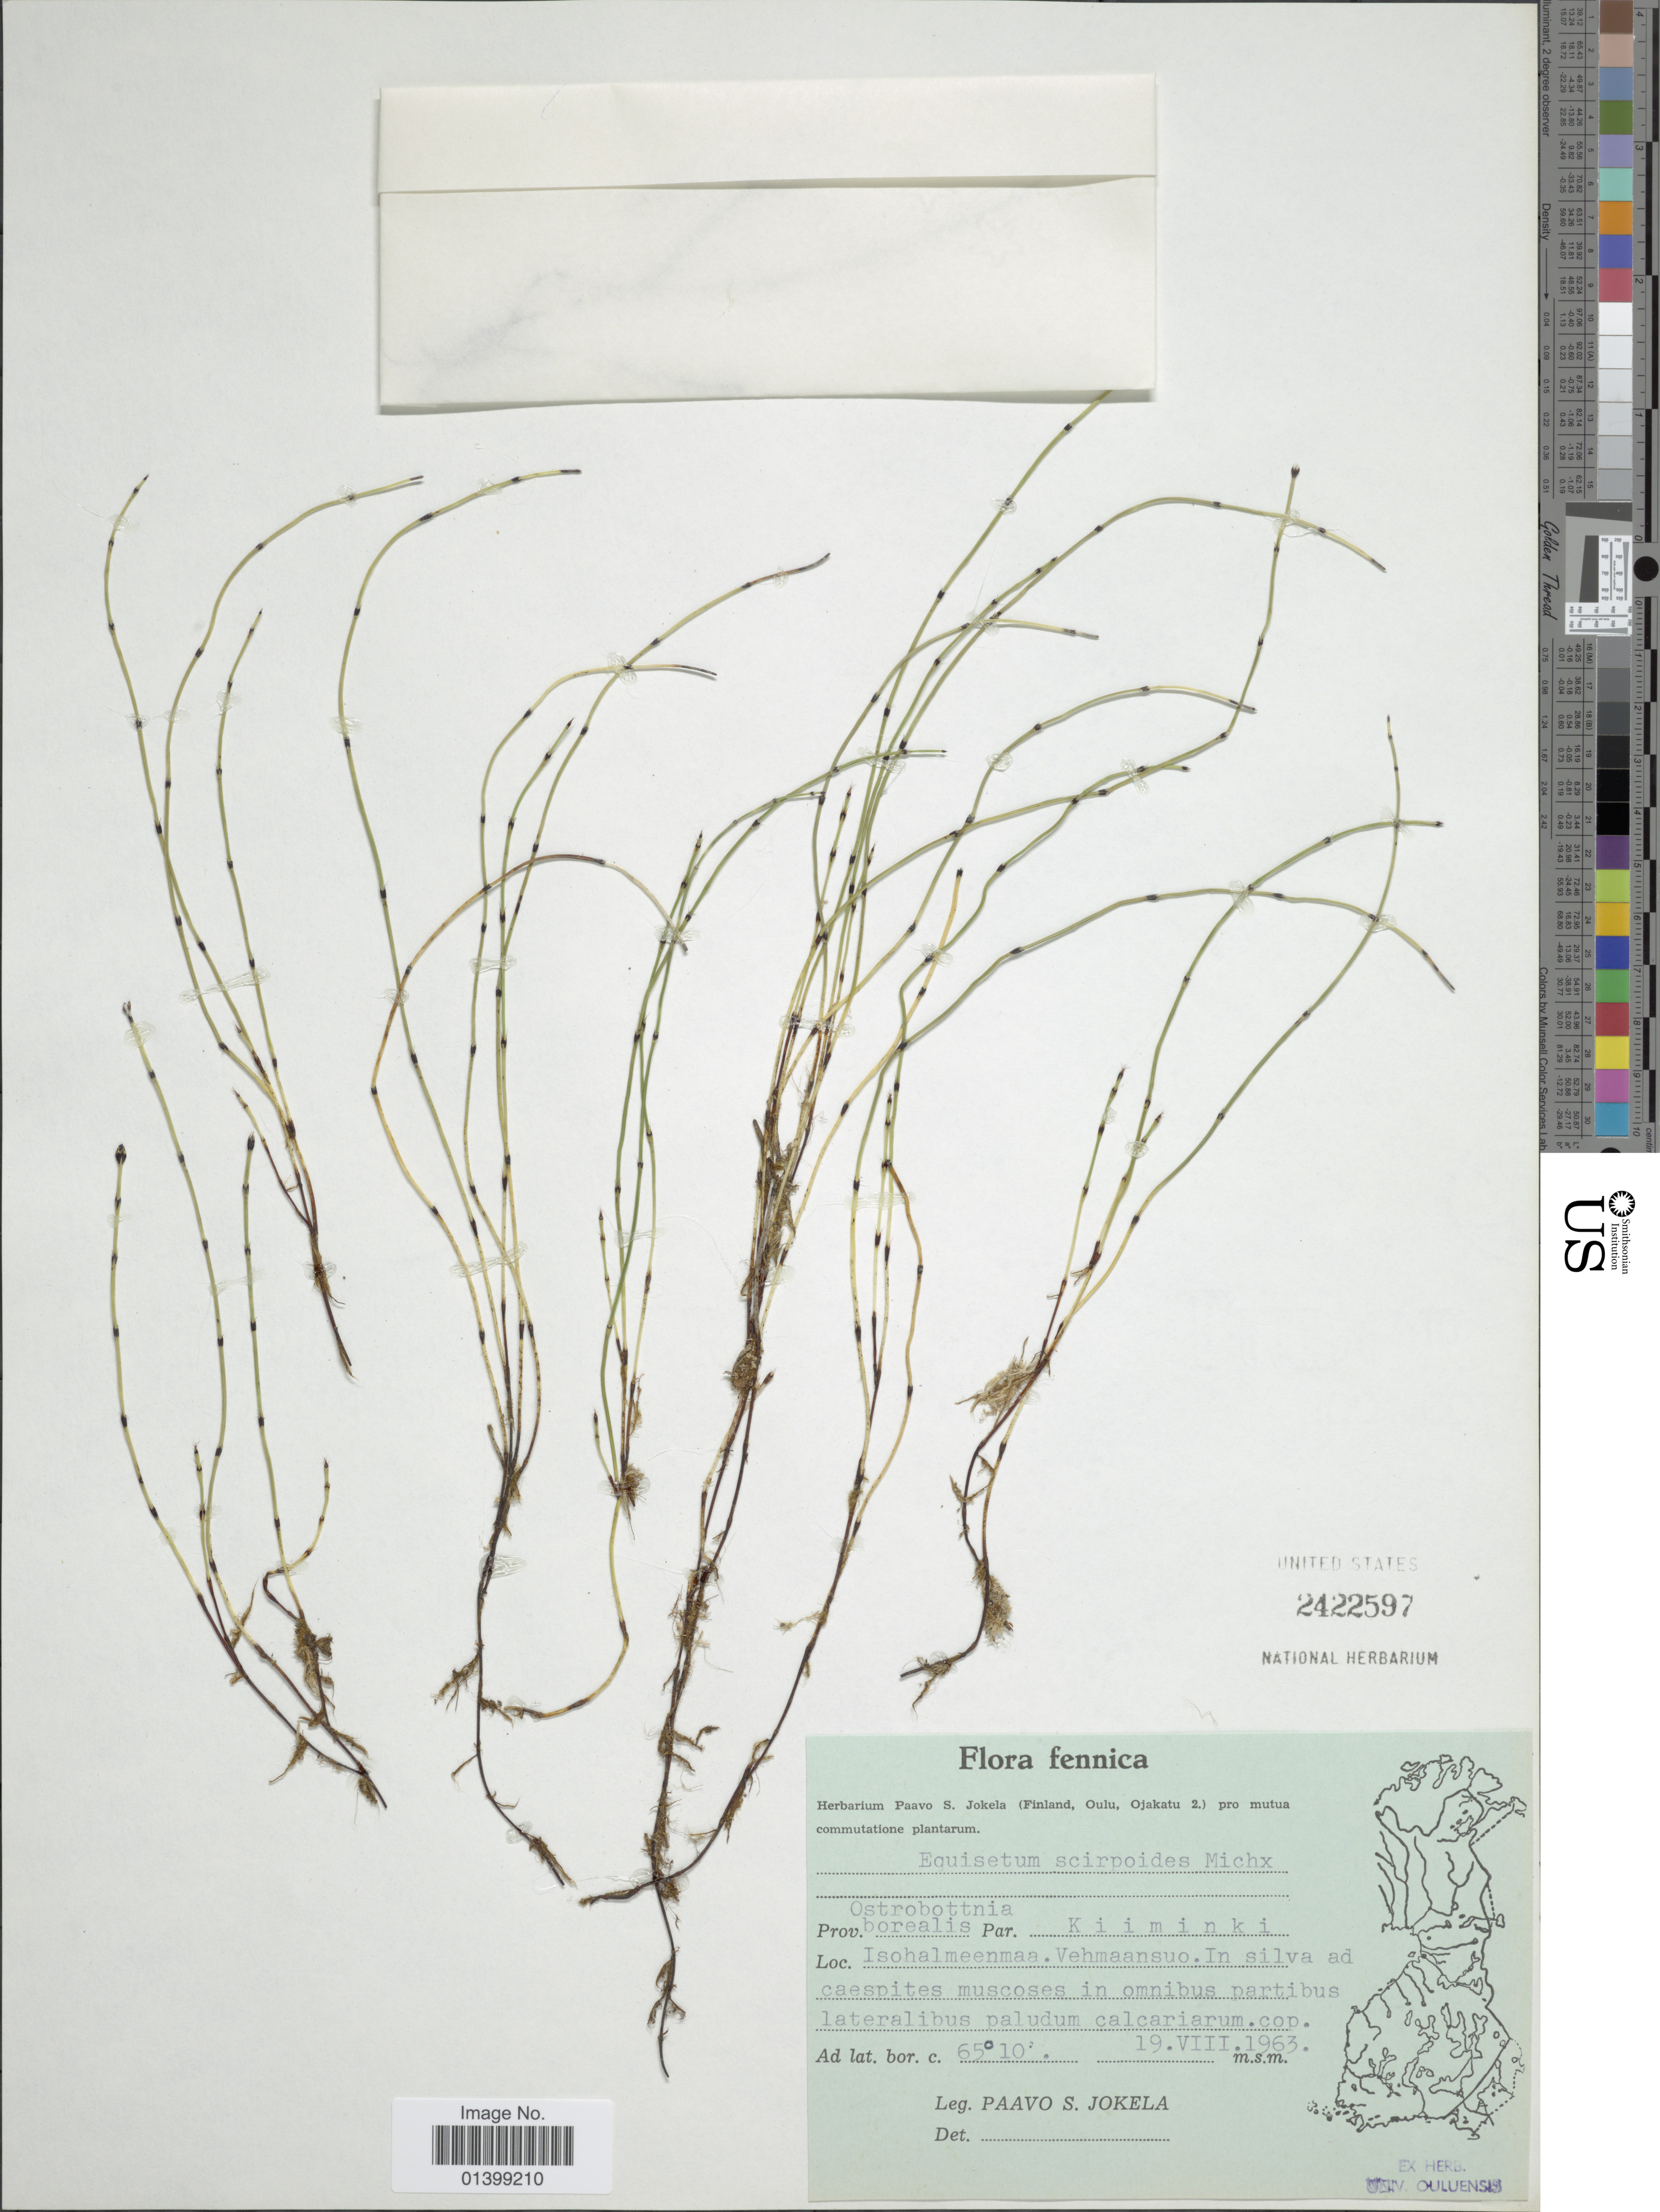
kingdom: Plantae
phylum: Tracheophyta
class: Polypodiopsida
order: Equisetales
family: Equisetaceae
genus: Equisetum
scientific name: Equisetum scirpoides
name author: Michx.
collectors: P. Jokela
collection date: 1963-08-19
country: Finland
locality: Prov. Ostrobottnia borealis, Par Kiiminki, Isohalmeenmaa, Vehmaansuo. In silva ad caespites muscoses in omnibus partibus lateralibus paludum calcarium cop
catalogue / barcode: US 2422597